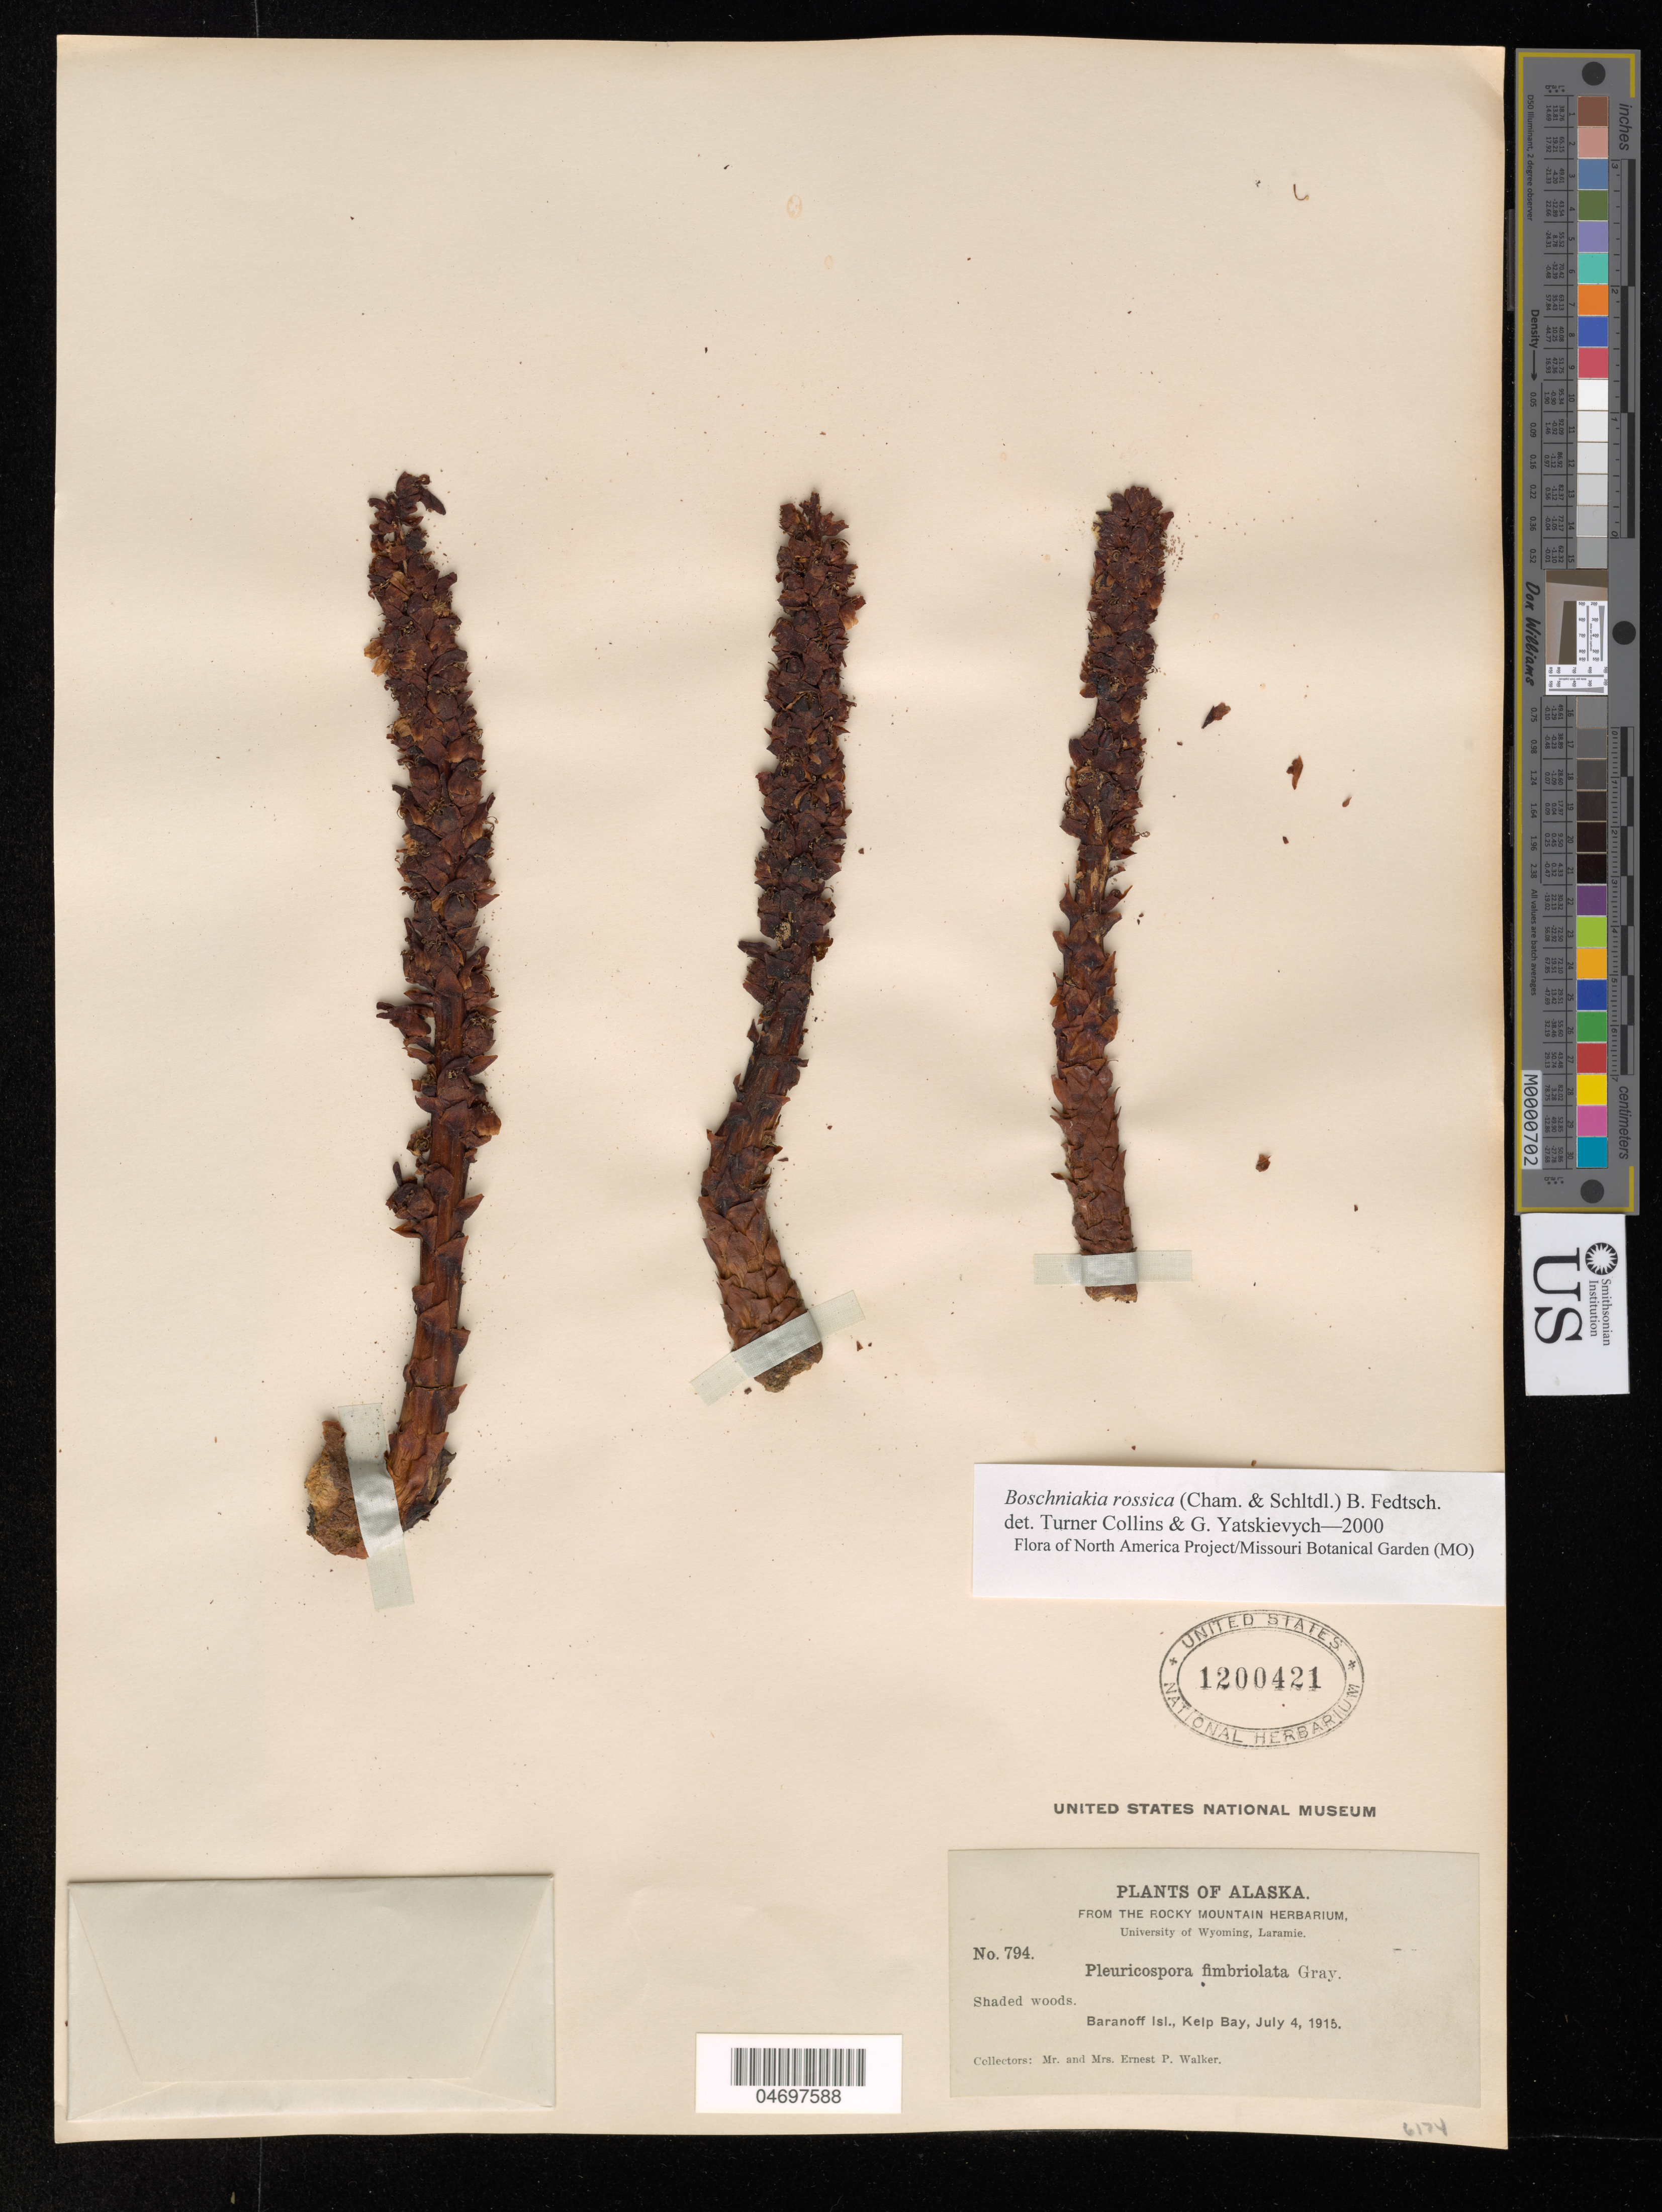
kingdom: Plantae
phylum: Tracheophyta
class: Magnoliopsida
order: Lamiales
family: Orobanchaceae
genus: Boschniakia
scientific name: Boschniakia rossica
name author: (Cham. & Schltdl.) B. Fedtsch.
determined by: Collins, L. T.; Yatskievych, G. A.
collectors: E. Walker & E. Walker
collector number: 794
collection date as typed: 04 Jul 1915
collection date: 1915-07-04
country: United States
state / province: Alaska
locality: Baranoff Is., Kelp Bay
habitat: Shaded woods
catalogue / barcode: US 1200421